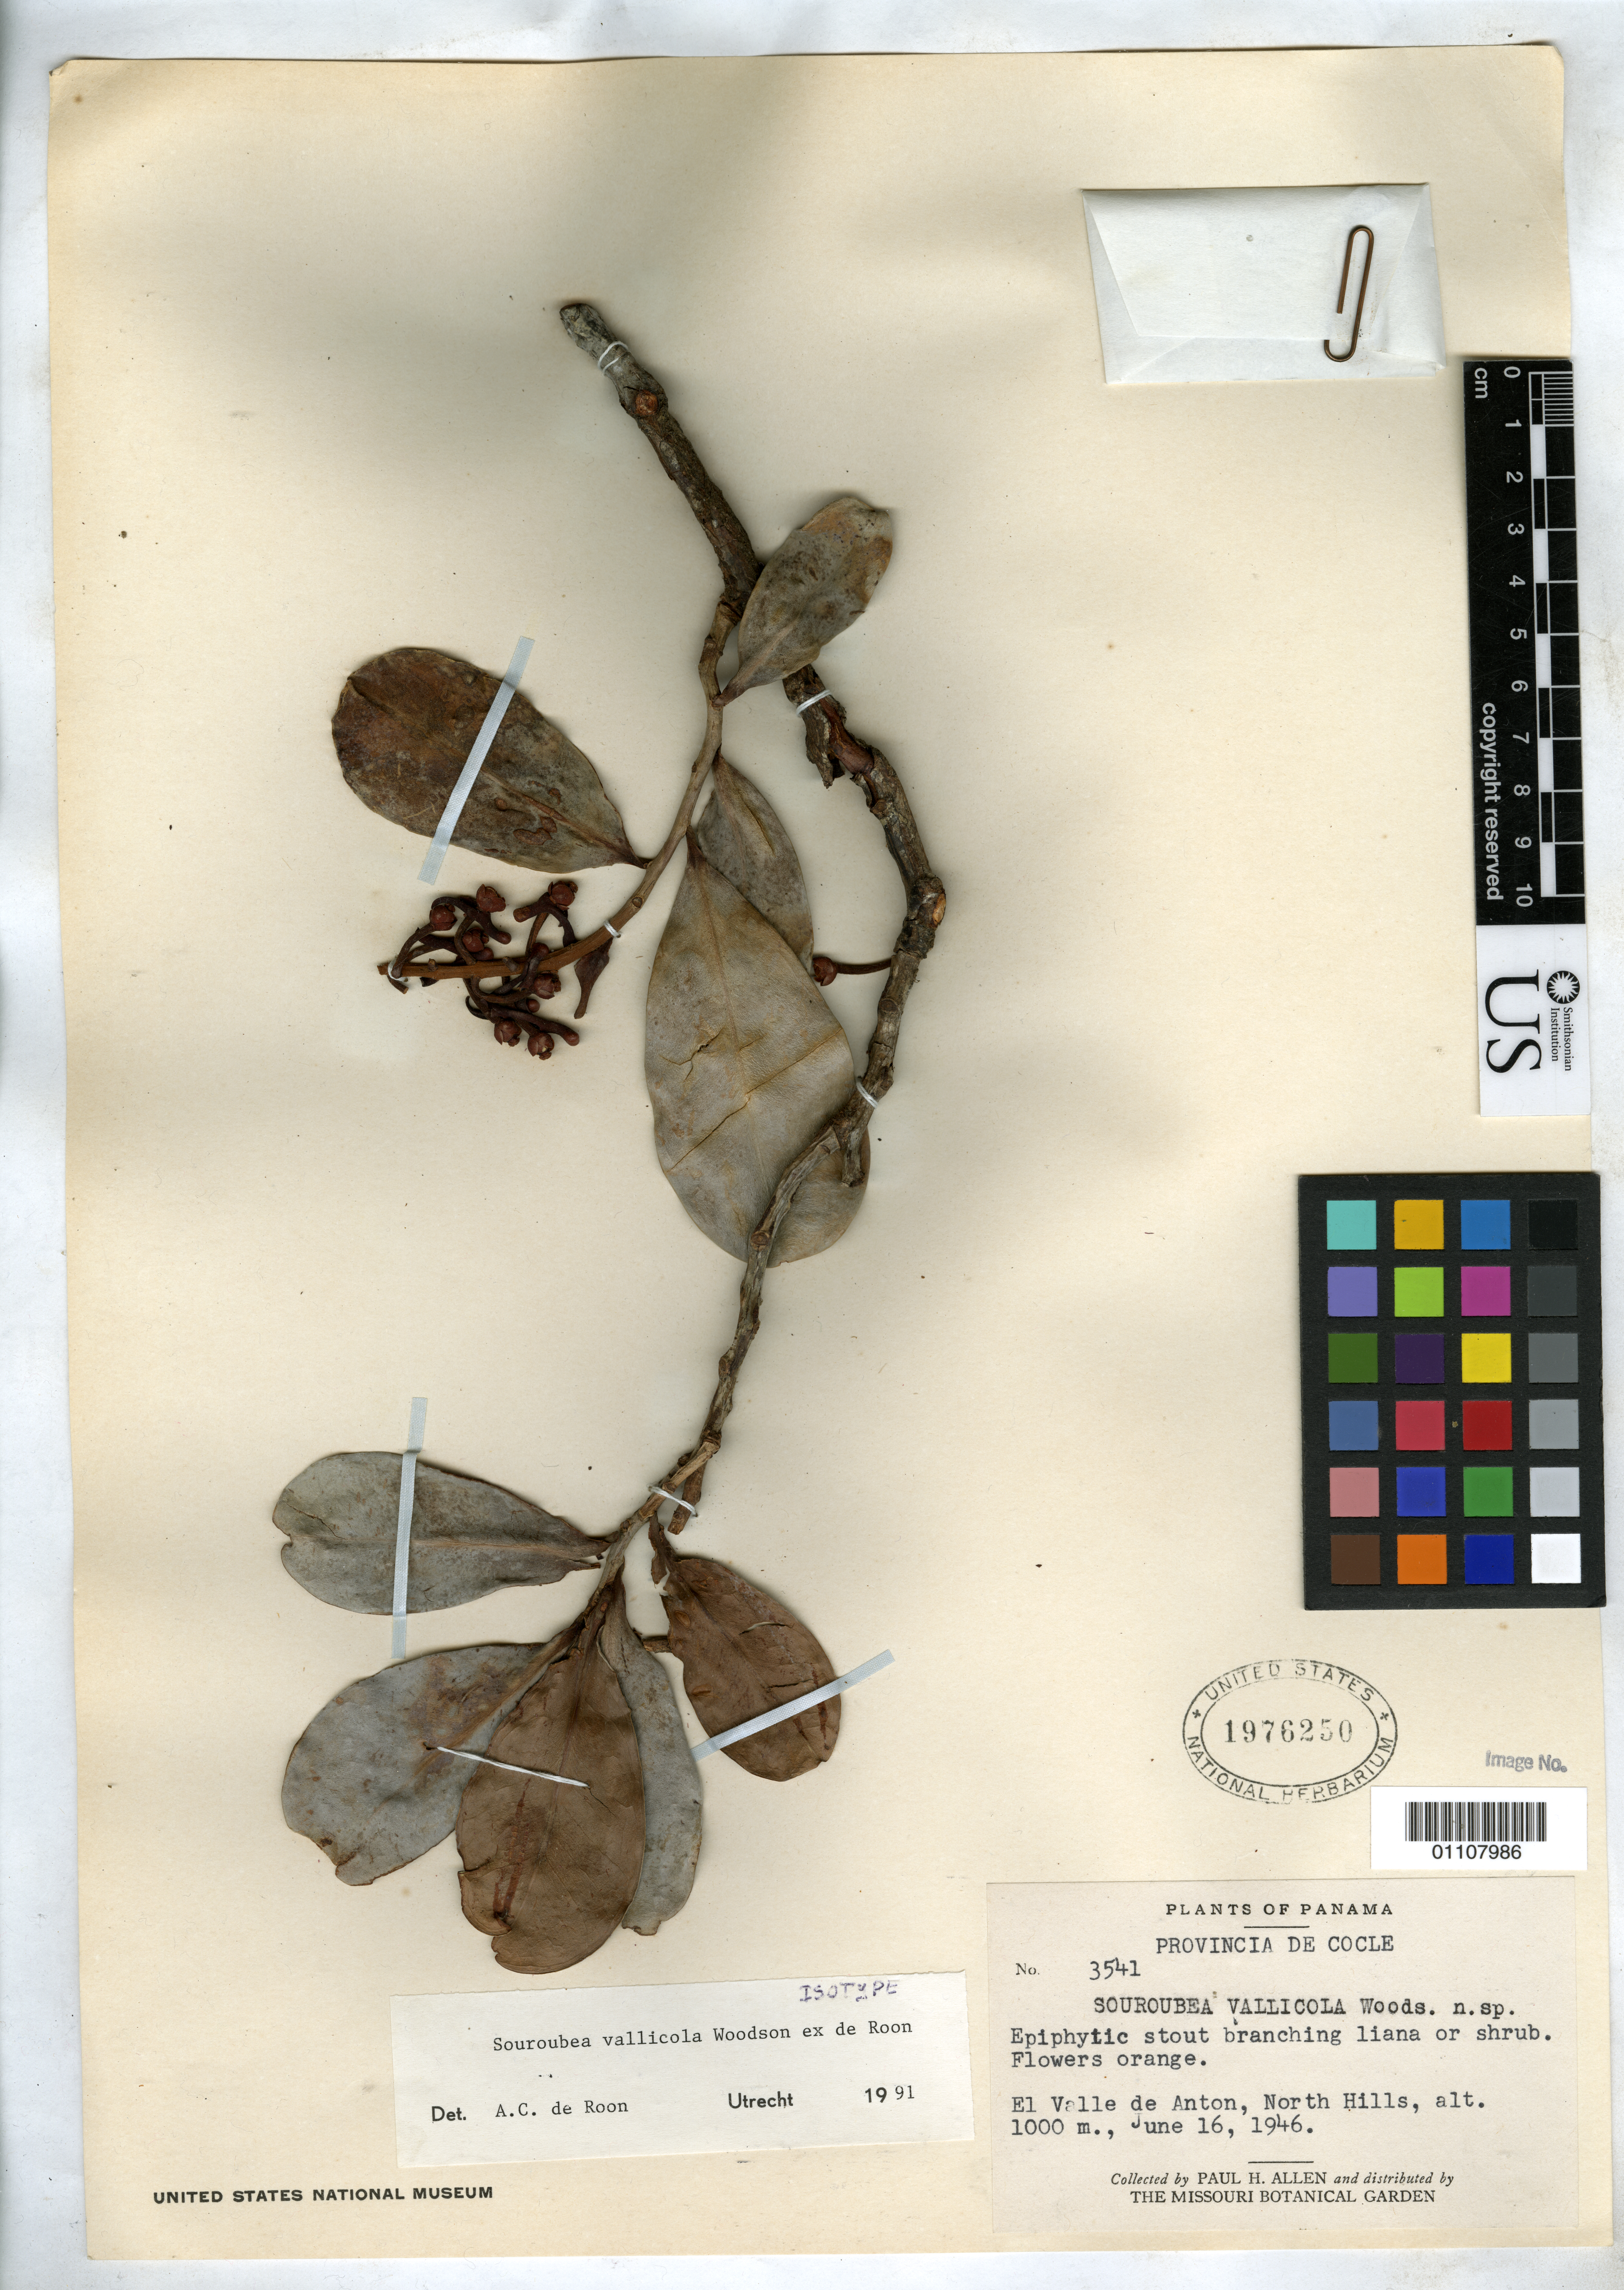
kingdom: Plantae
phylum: Tracheophyta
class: Magnoliopsida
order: Ericales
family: Marcgraviaceae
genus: Souroubea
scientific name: Souroubea vallicola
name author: Woodson ex de Roon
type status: Isotype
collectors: P. H. Allen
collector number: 3514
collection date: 1946-06-16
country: Panama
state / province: Coclé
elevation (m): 1000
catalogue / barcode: US 1976250